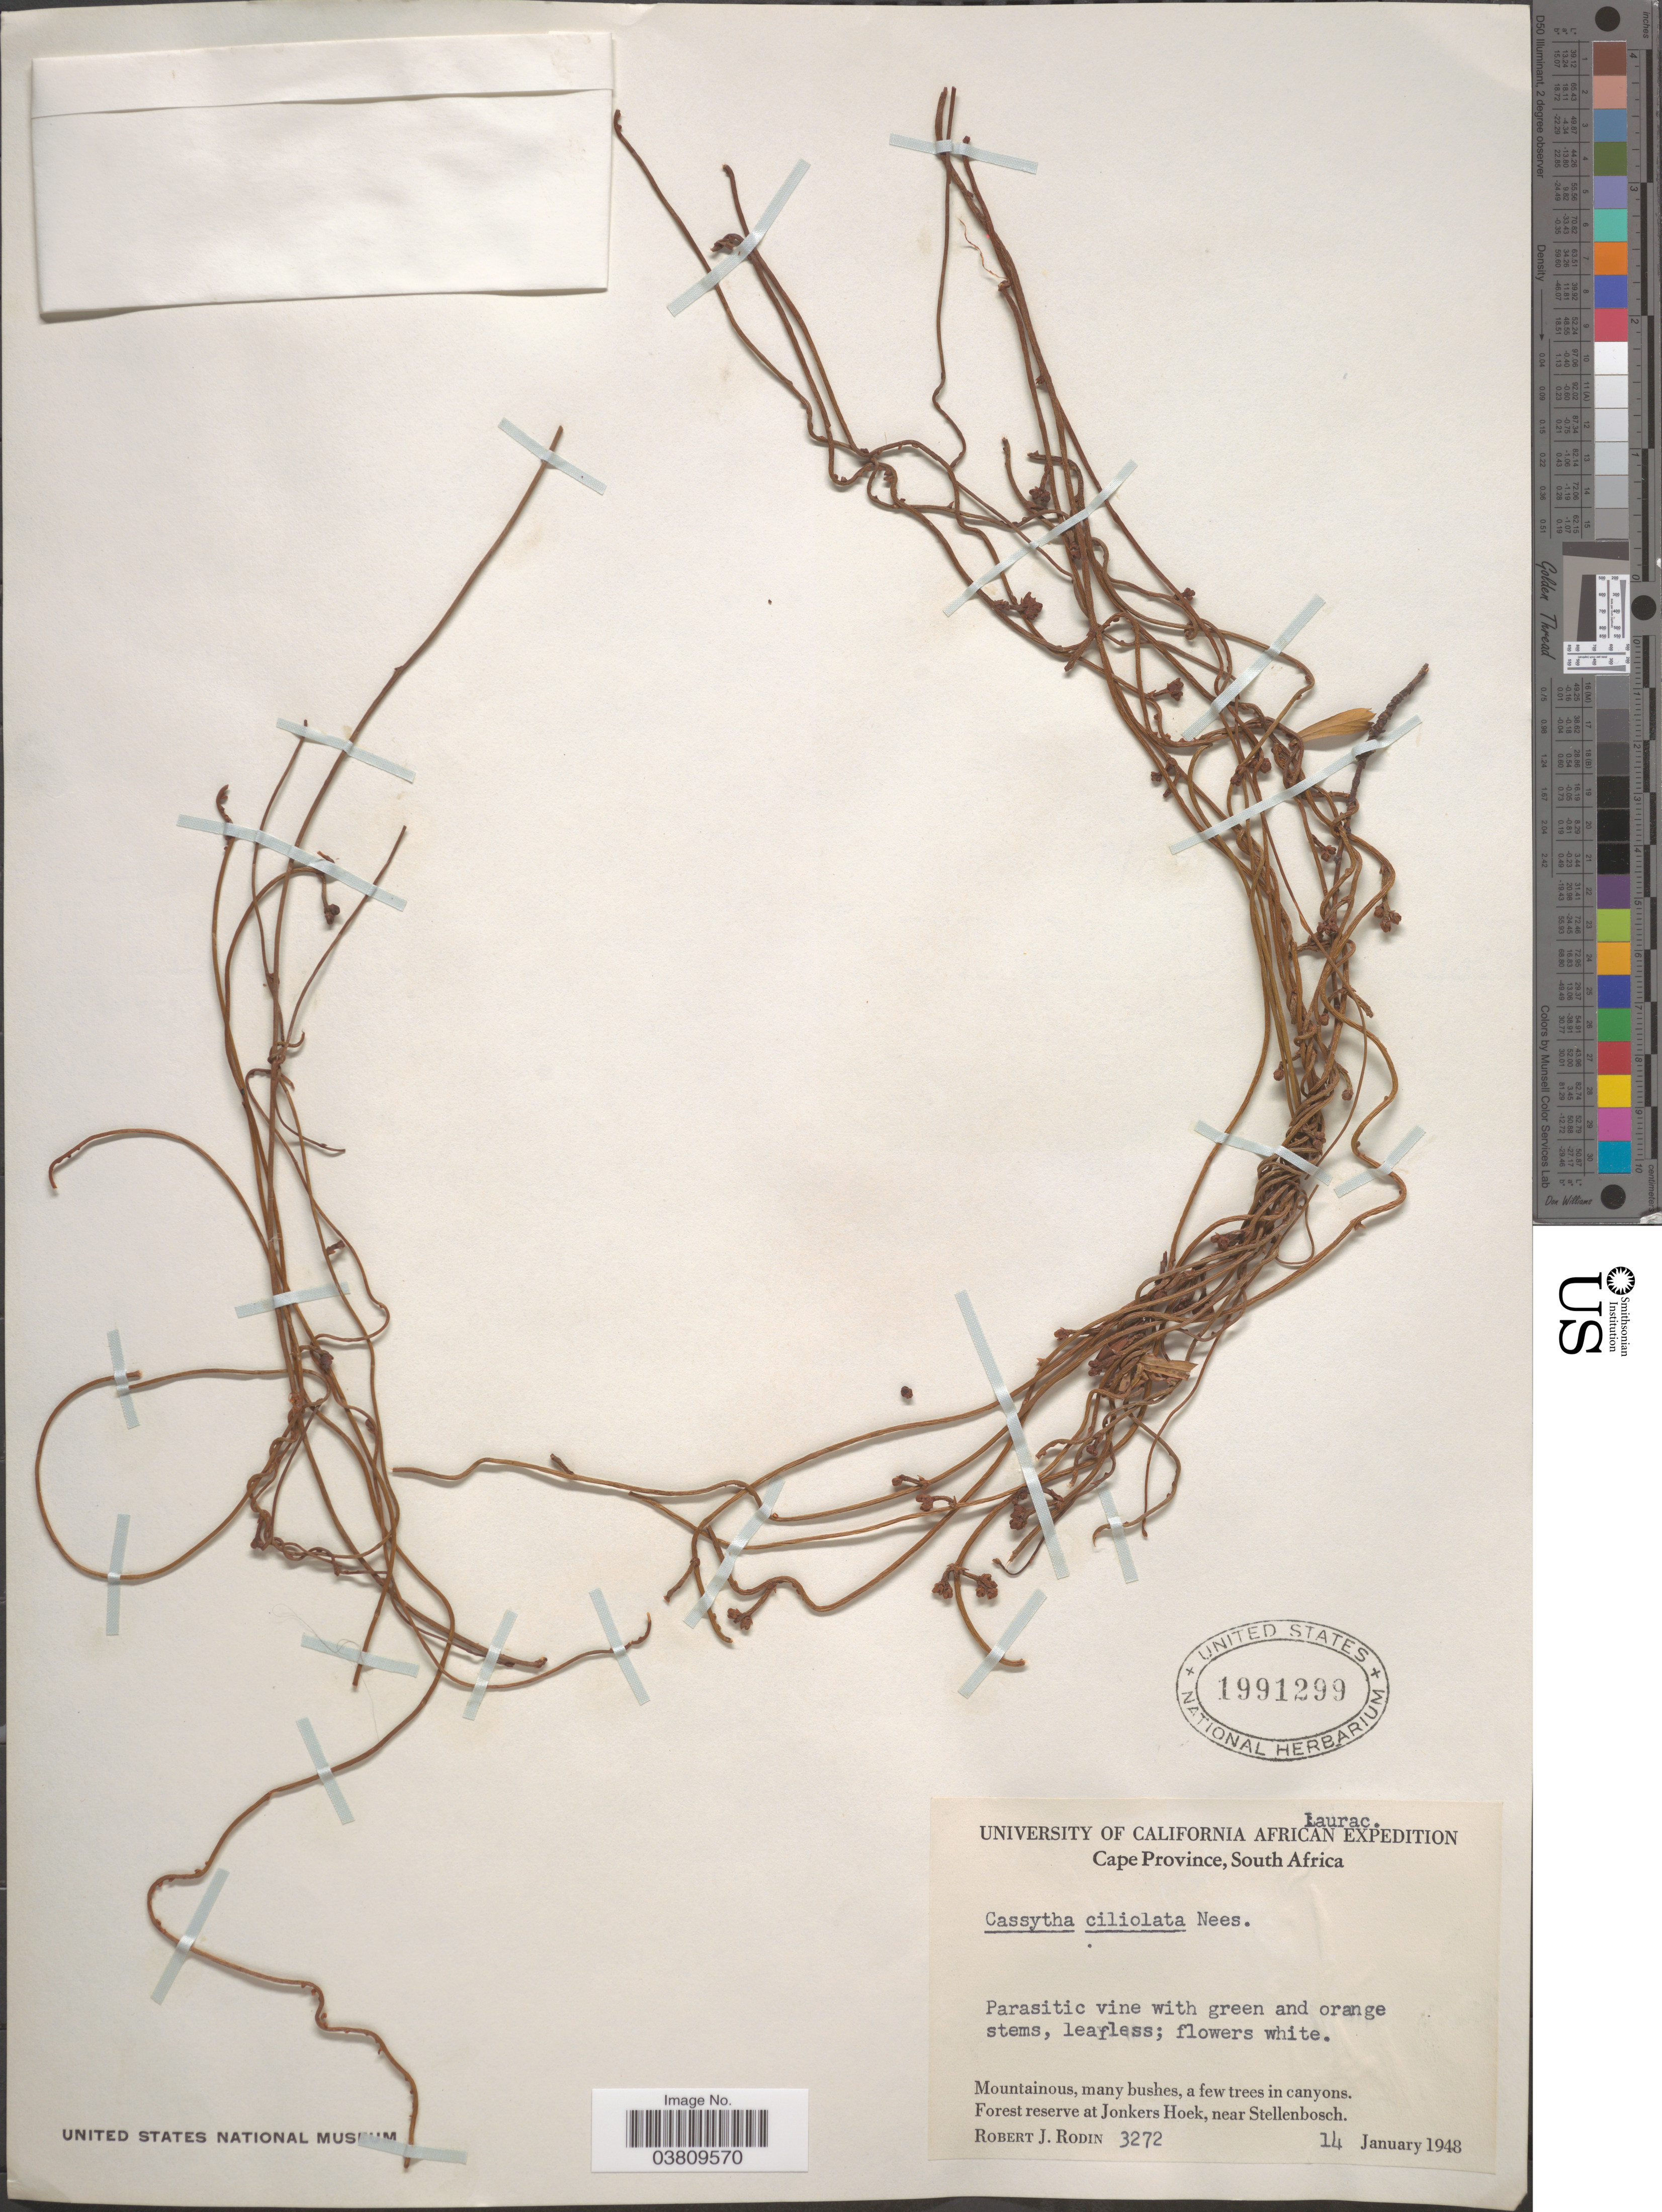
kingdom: Plantae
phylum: Tracheophyta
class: Magnoliopsida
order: Laurales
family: Lauraceae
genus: Cassytha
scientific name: Cassytha ciliolata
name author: Nees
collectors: R. J. Rodin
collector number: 3272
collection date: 1948-01-14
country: South Africa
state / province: Western Cape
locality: In canyons. Forest reserve at Jonkers Hoek, near Stellenbosch.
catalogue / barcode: US 1991299